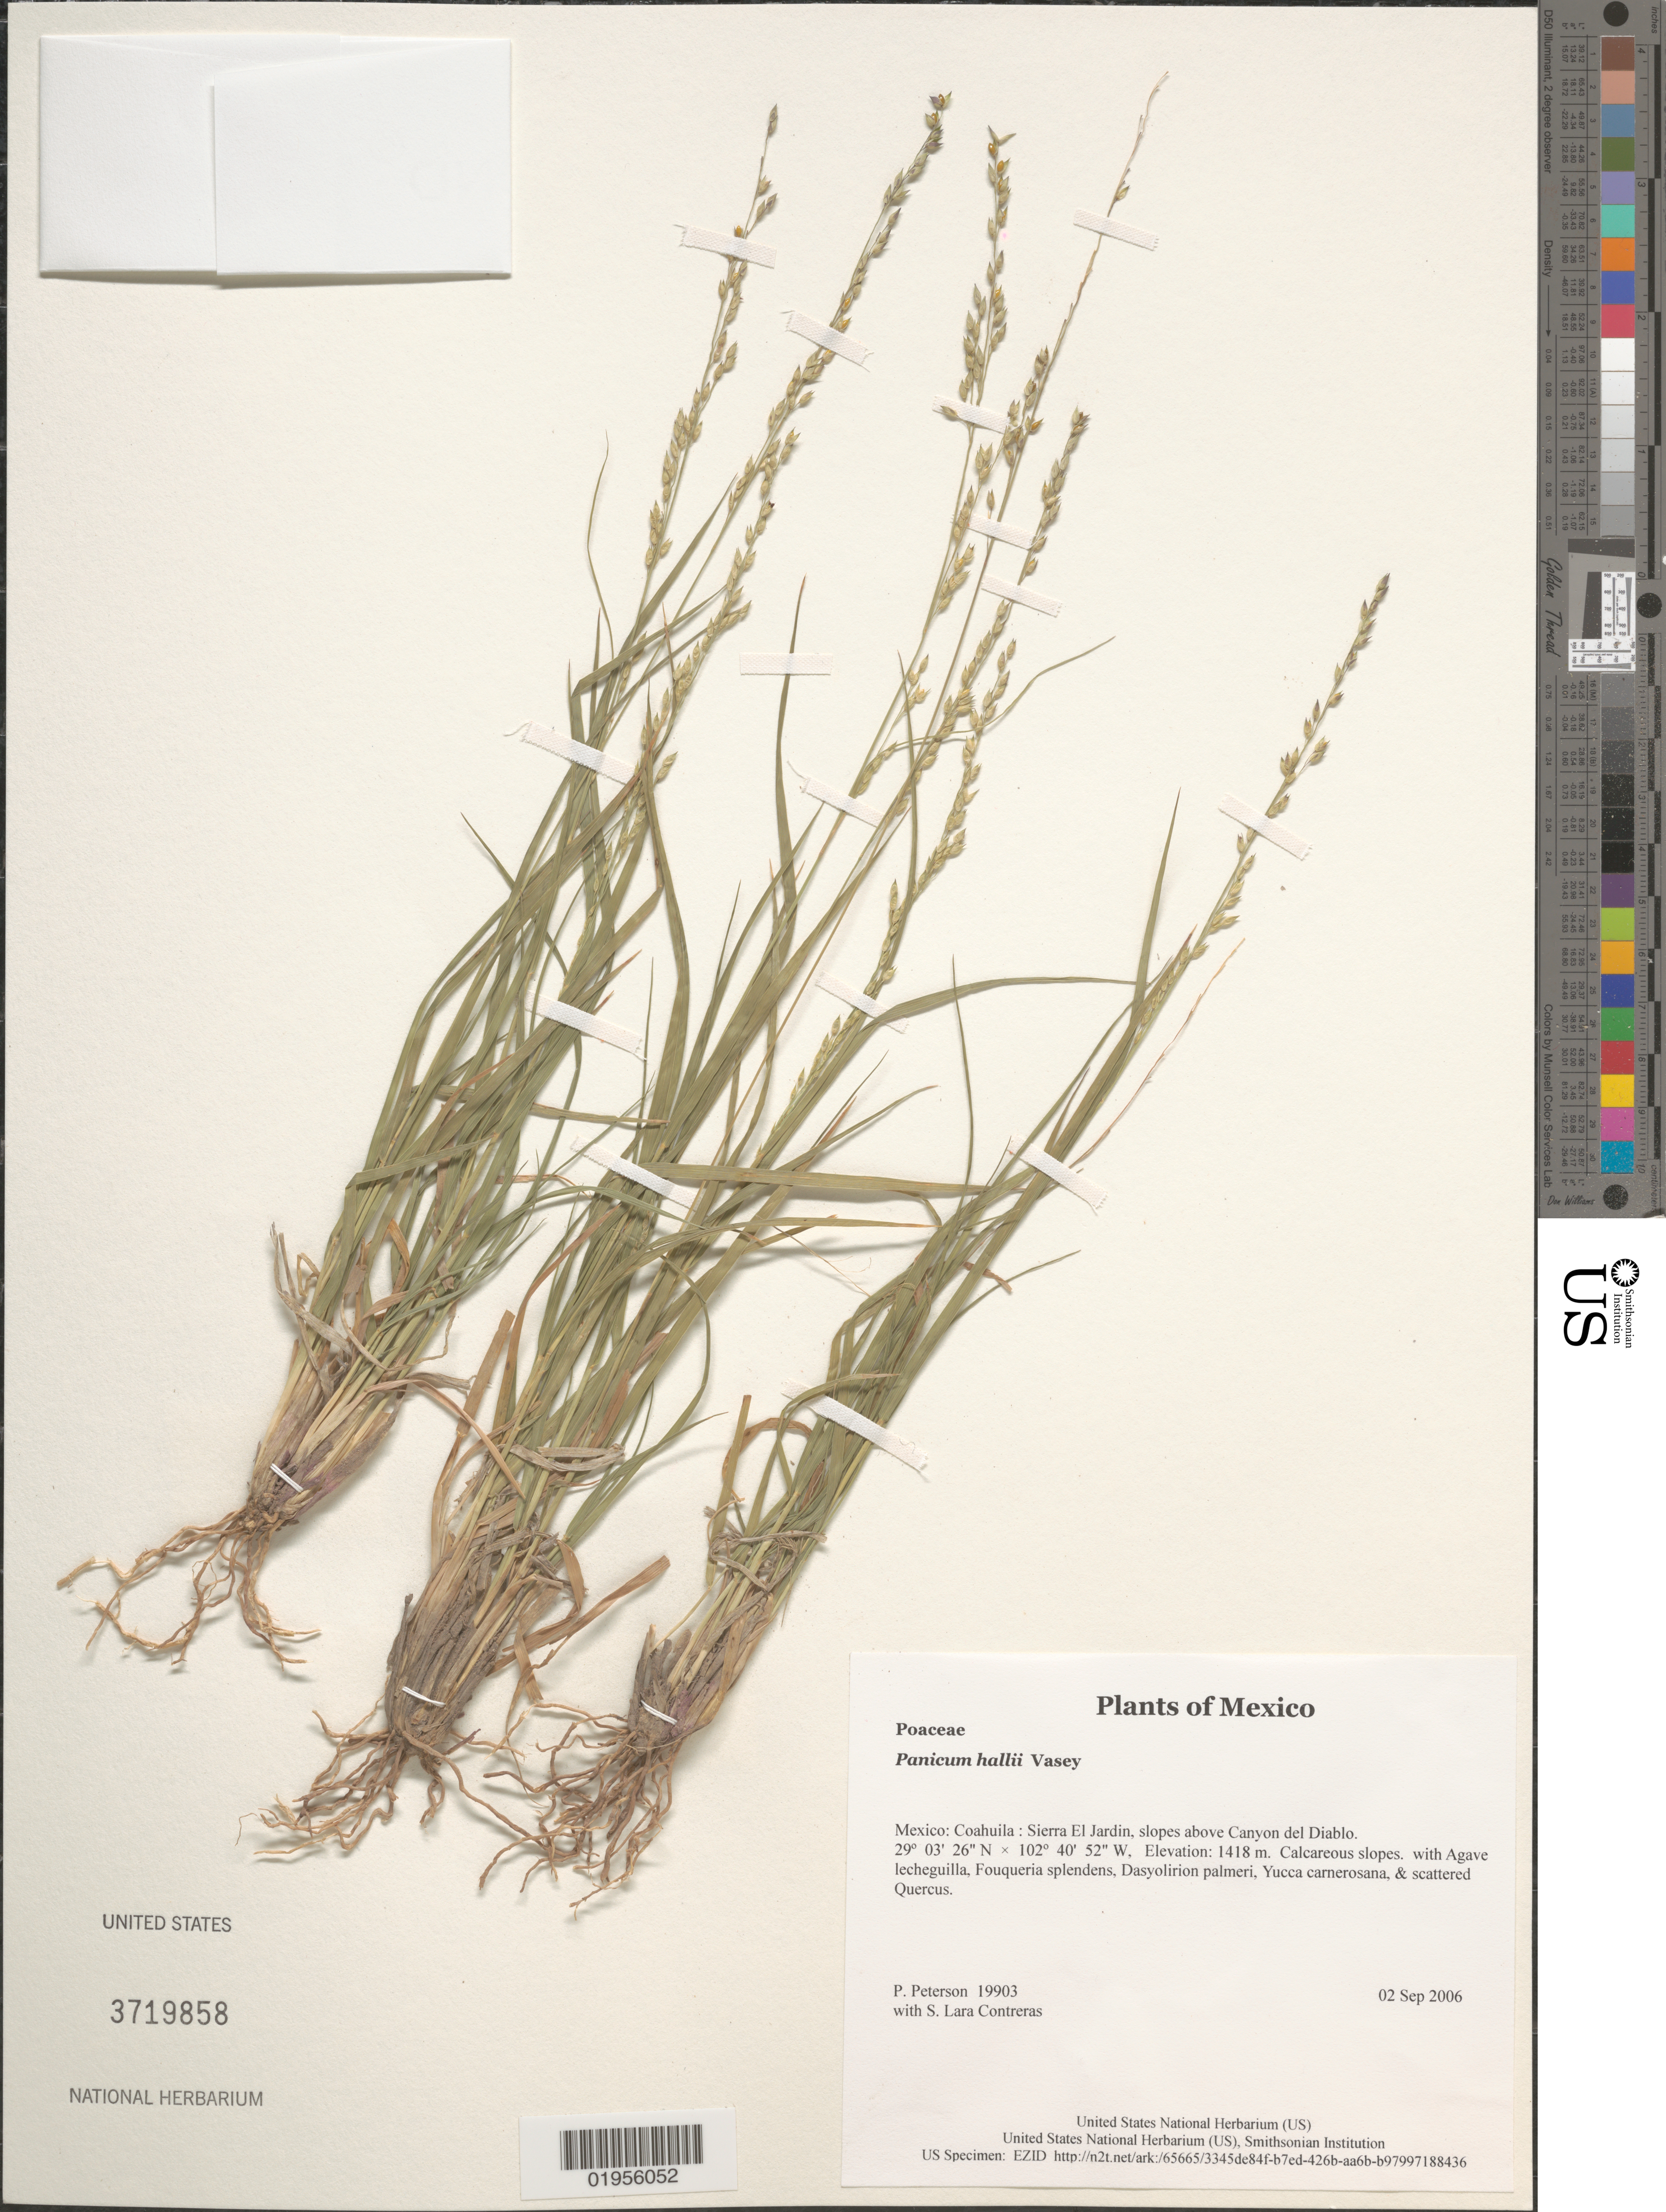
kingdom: Plantae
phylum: Tracheophyta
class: Liliopsida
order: Poales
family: Poaceae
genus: Panicum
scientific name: Panicum hallii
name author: Vasey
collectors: P. M. Peterson & S. Lara Contreras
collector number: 19903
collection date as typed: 02 Sep 2006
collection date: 2006-09-02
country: Mexico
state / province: Coahuila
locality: Sierra El Jardin, slopes above Canyon del Diablo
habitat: Calcareous slopes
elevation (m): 1418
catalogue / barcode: US 3719858